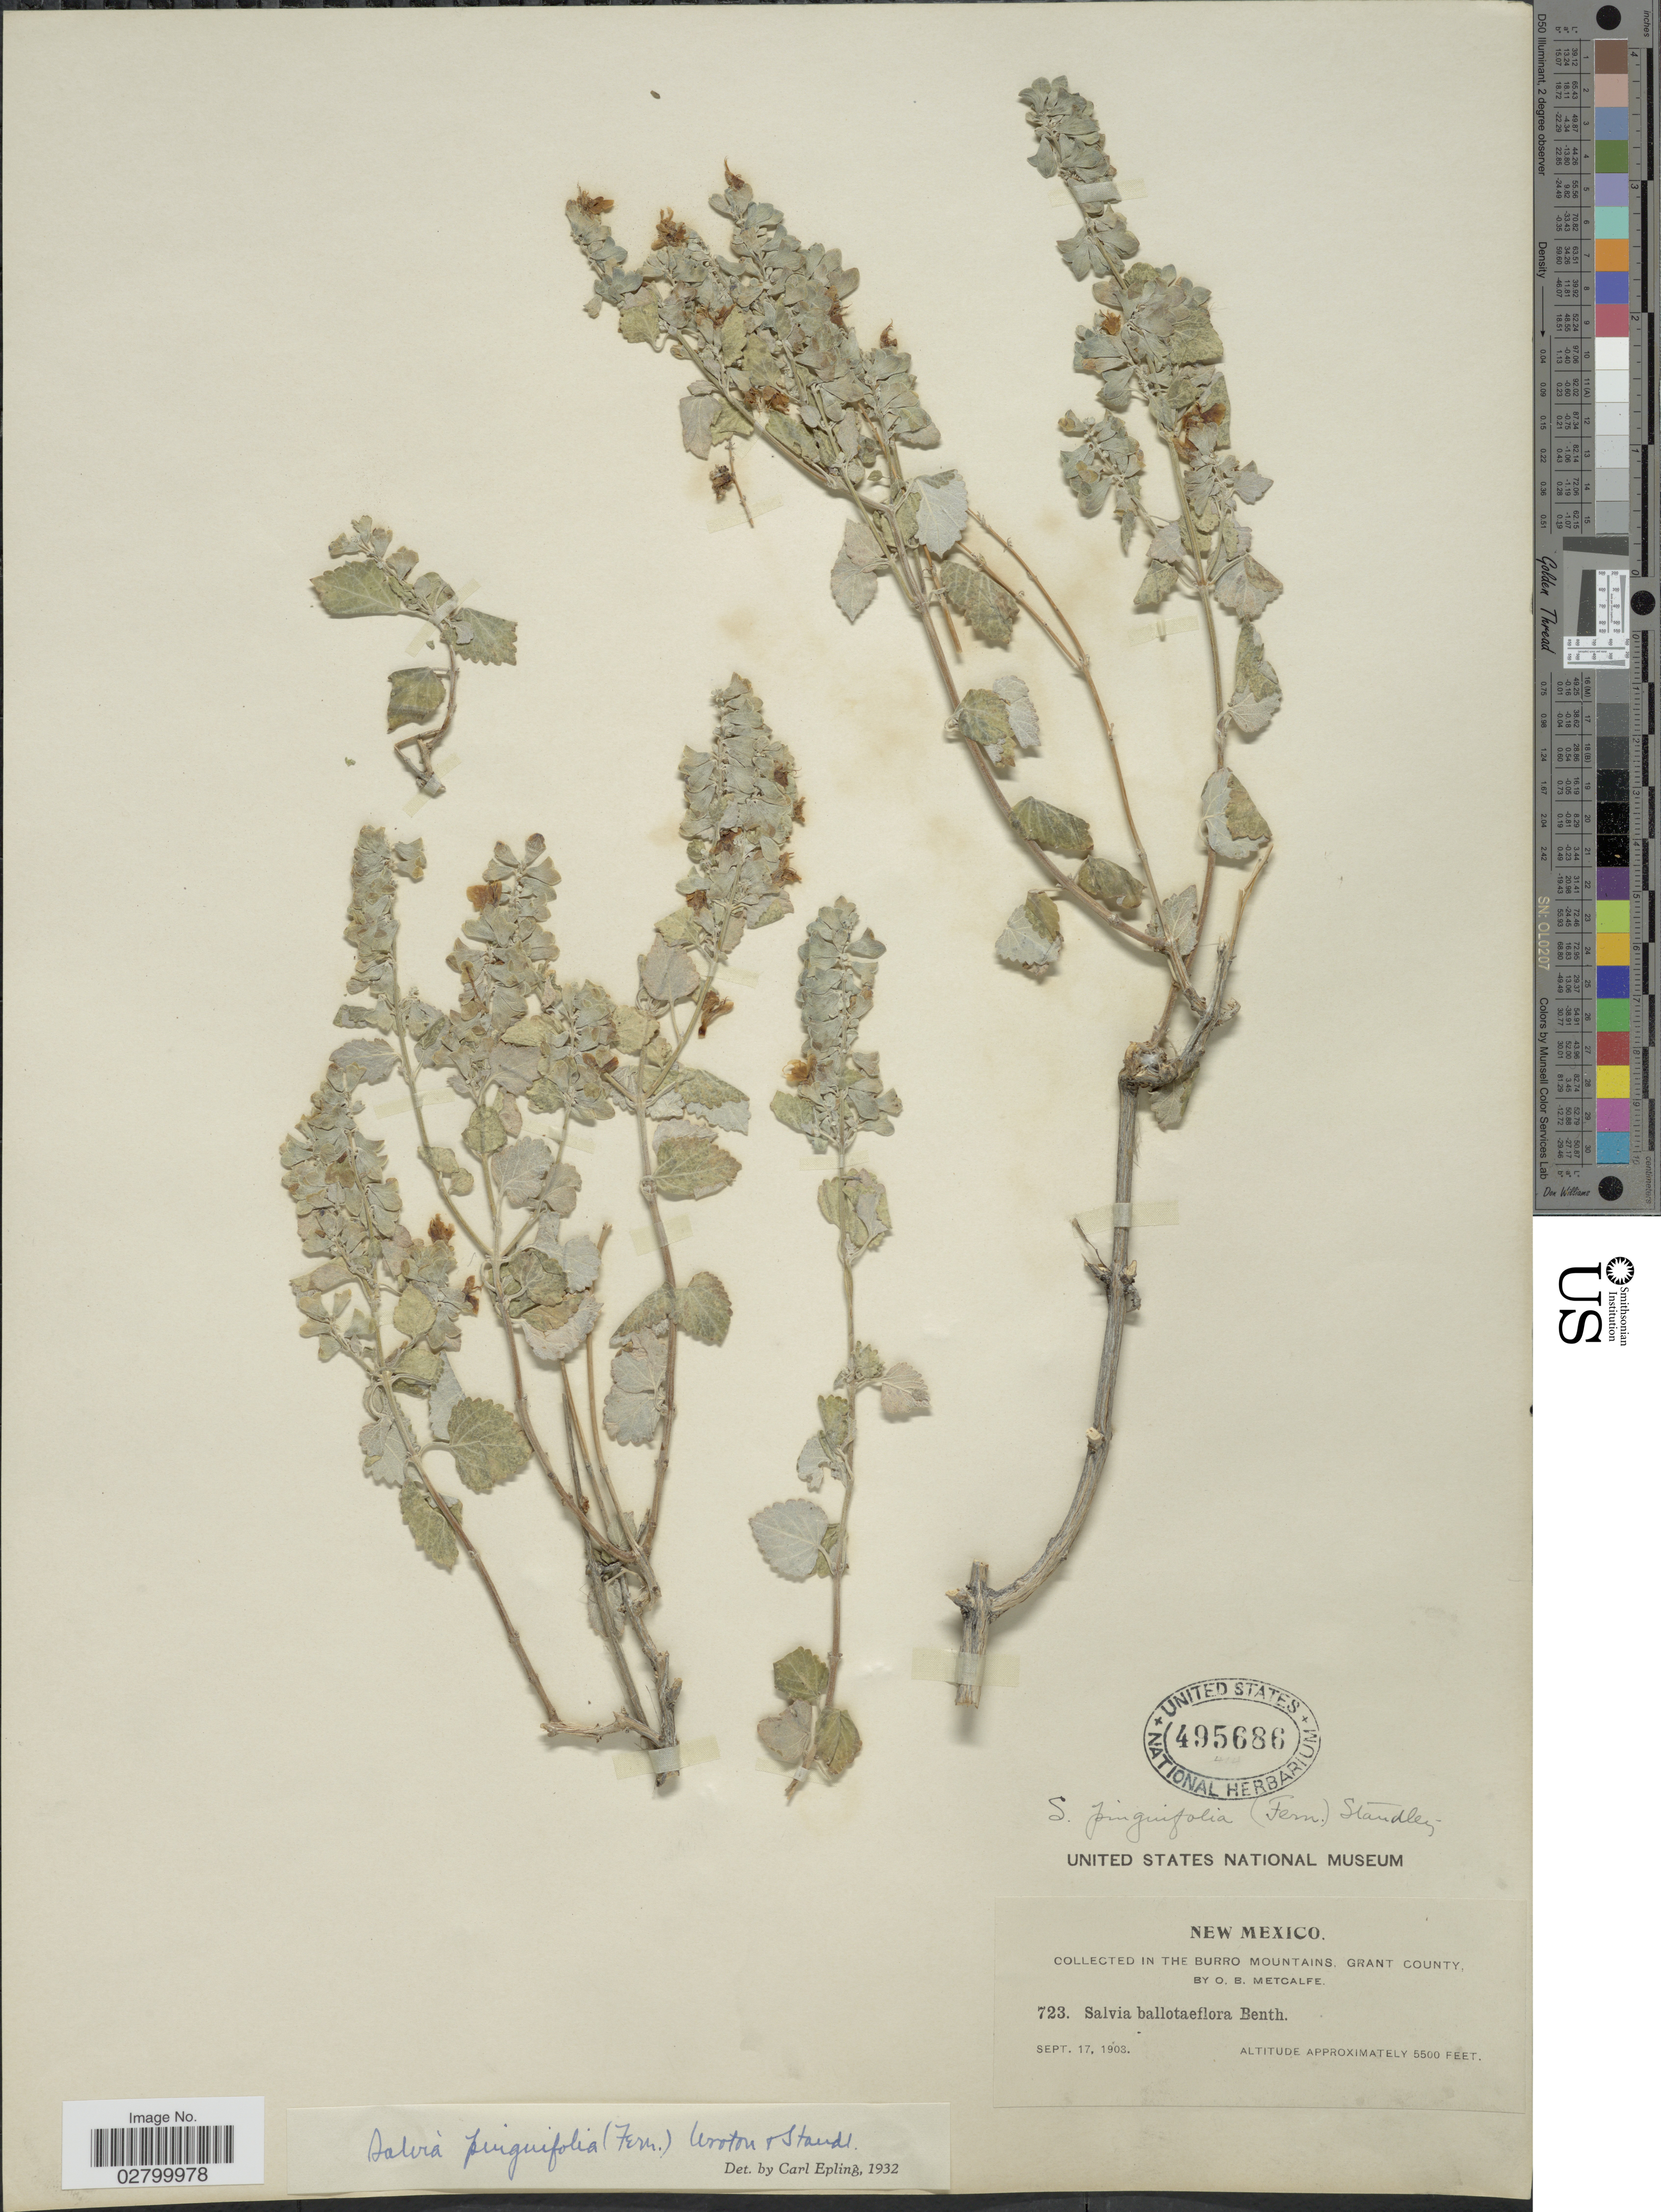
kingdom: Plantae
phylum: Tracheophyta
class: Magnoliopsida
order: Lamiales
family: Lamiaceae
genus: Salvia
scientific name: Salvia pinguifolia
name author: (Fernald) Wooton & Standl.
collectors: O. B. Metcalfe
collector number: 723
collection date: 1903-09-17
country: United States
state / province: New Mexico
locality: In the Burro Mountains, Grant County.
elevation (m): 1676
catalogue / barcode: US 495686